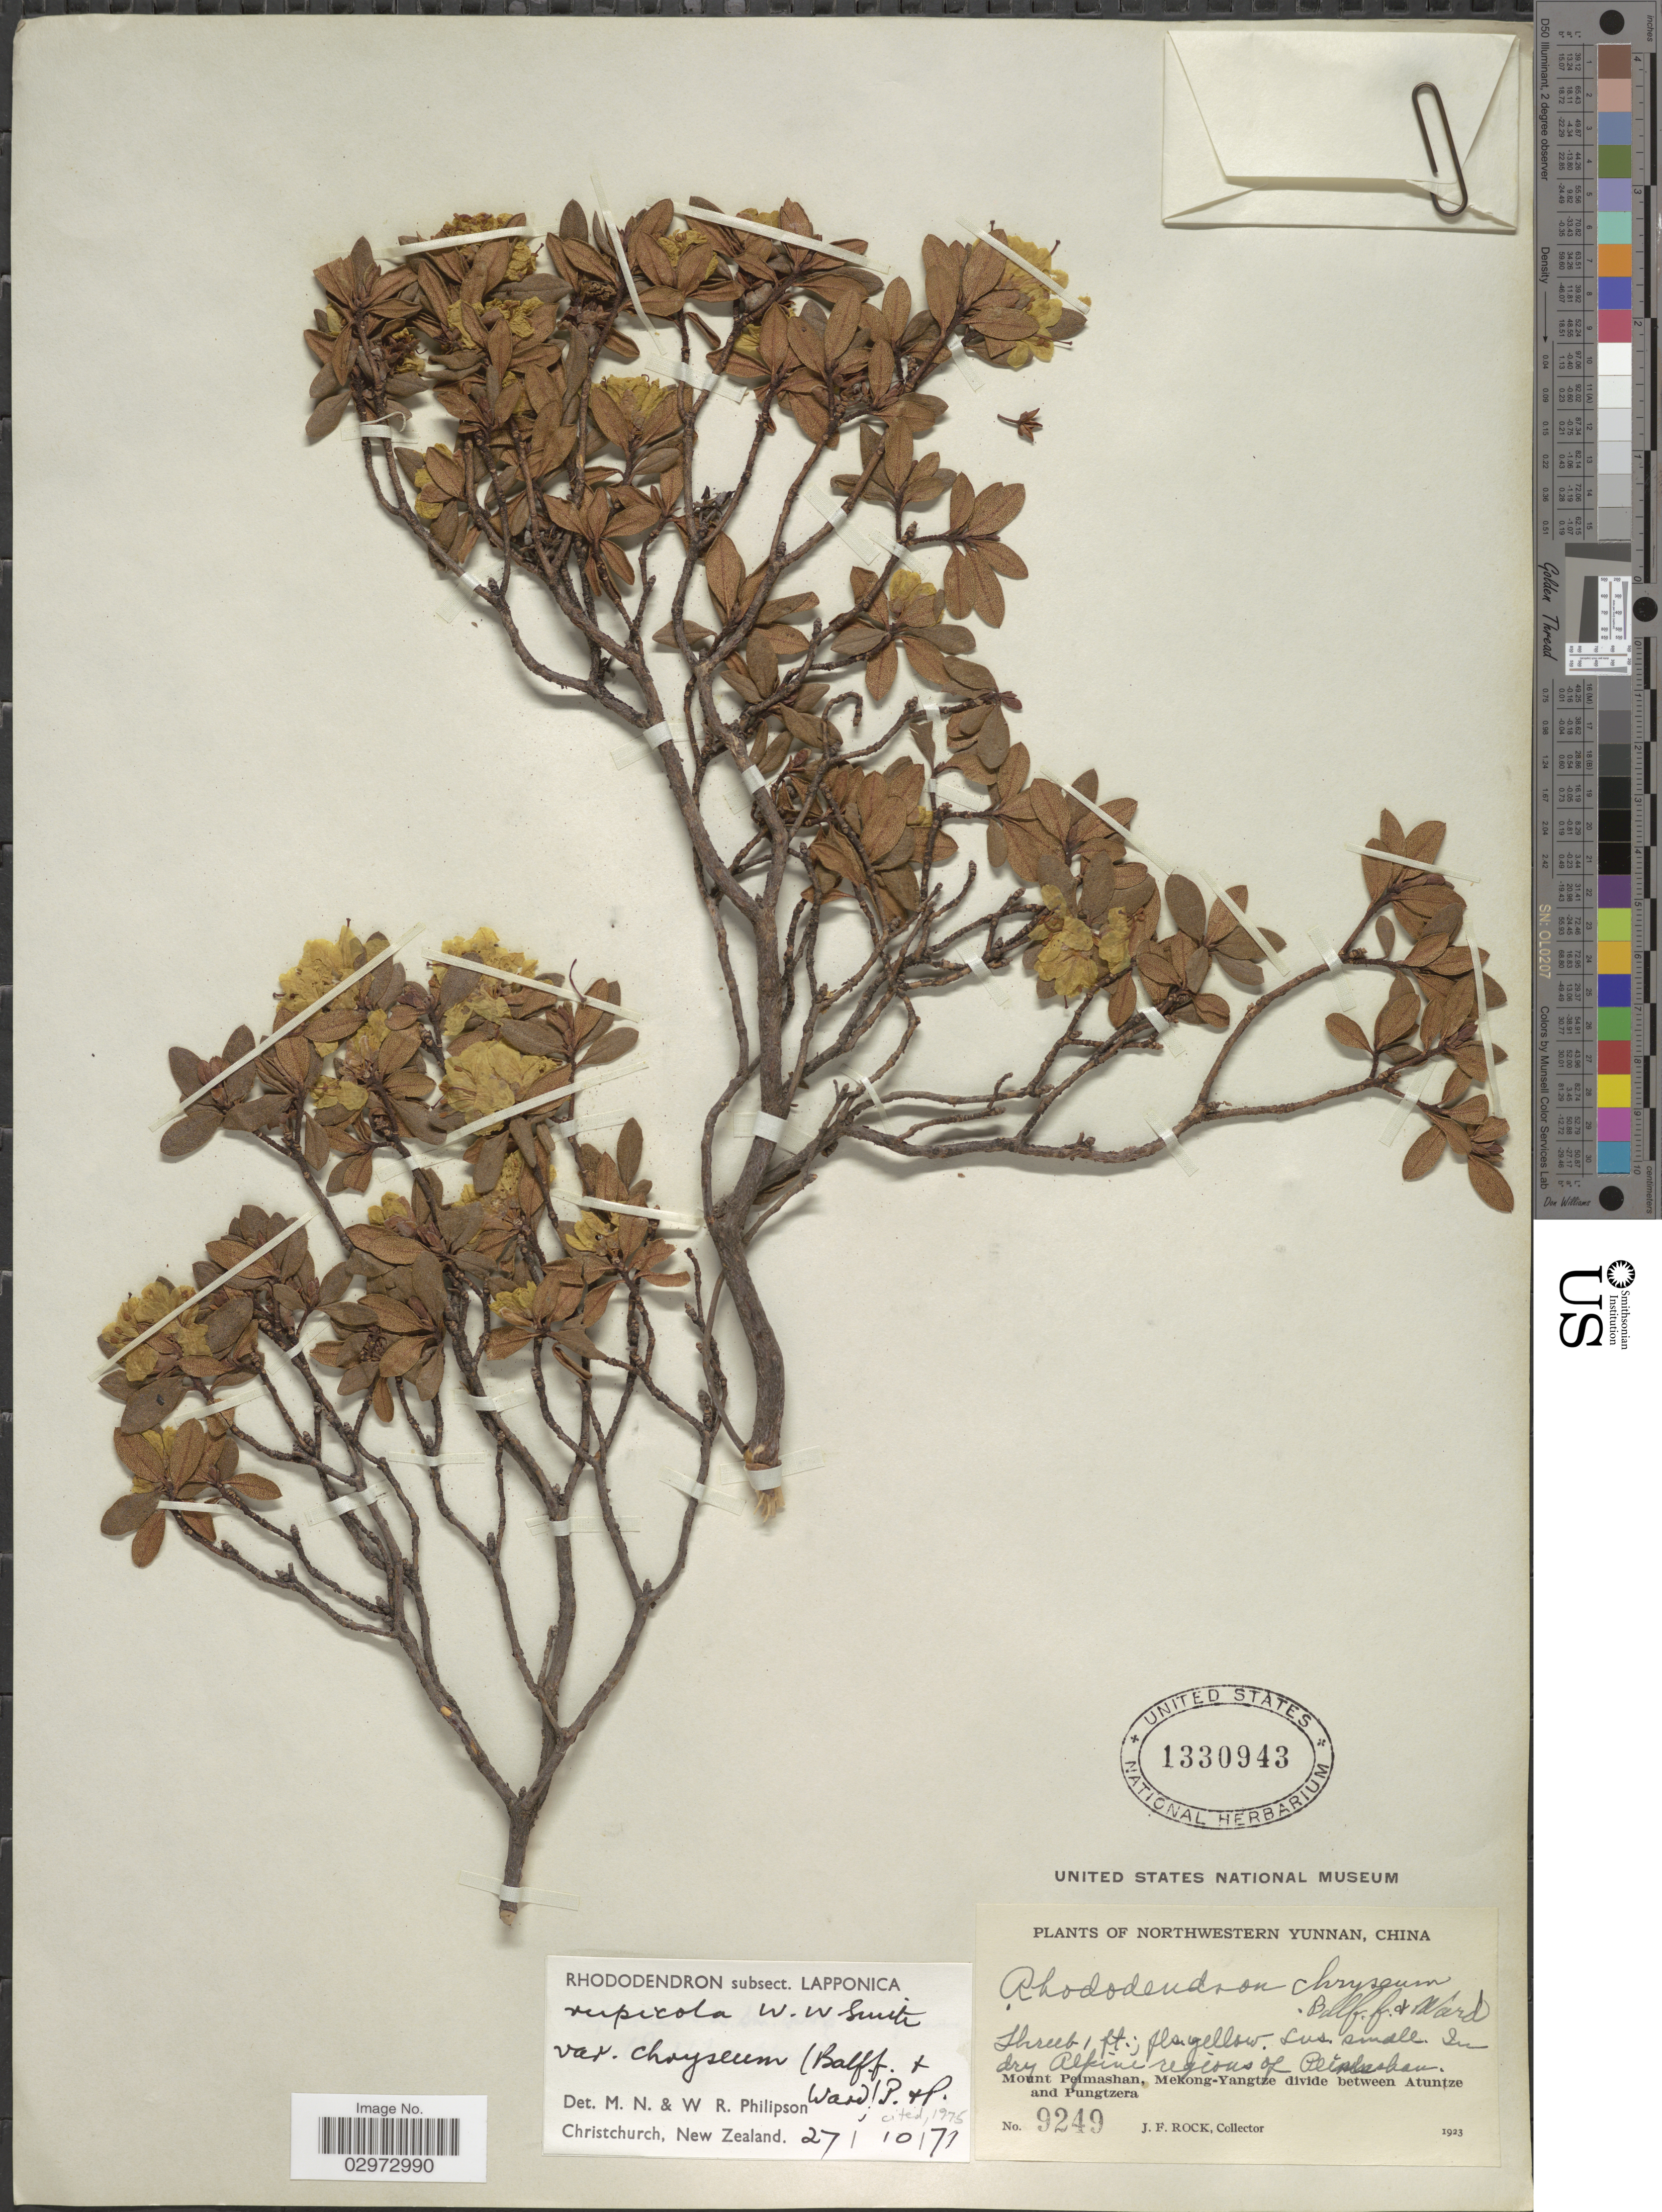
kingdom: Plantae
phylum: Tracheophyta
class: Magnoliopsida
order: Ericales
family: Ericaceae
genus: Rhododendron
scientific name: Rhododendron rupicola var. chryseum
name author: (Balf. f. & Kingdon-Ward) Philipson & M. N. Philipson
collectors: J. Rock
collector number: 9249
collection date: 1923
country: China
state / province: Yunnan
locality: Northwestern Yunnan, Alpine regions of Peimashan, Mount Peimashan, Mekong-Yangtze divide between Atuntze and Pungtzera.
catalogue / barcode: US 1330943